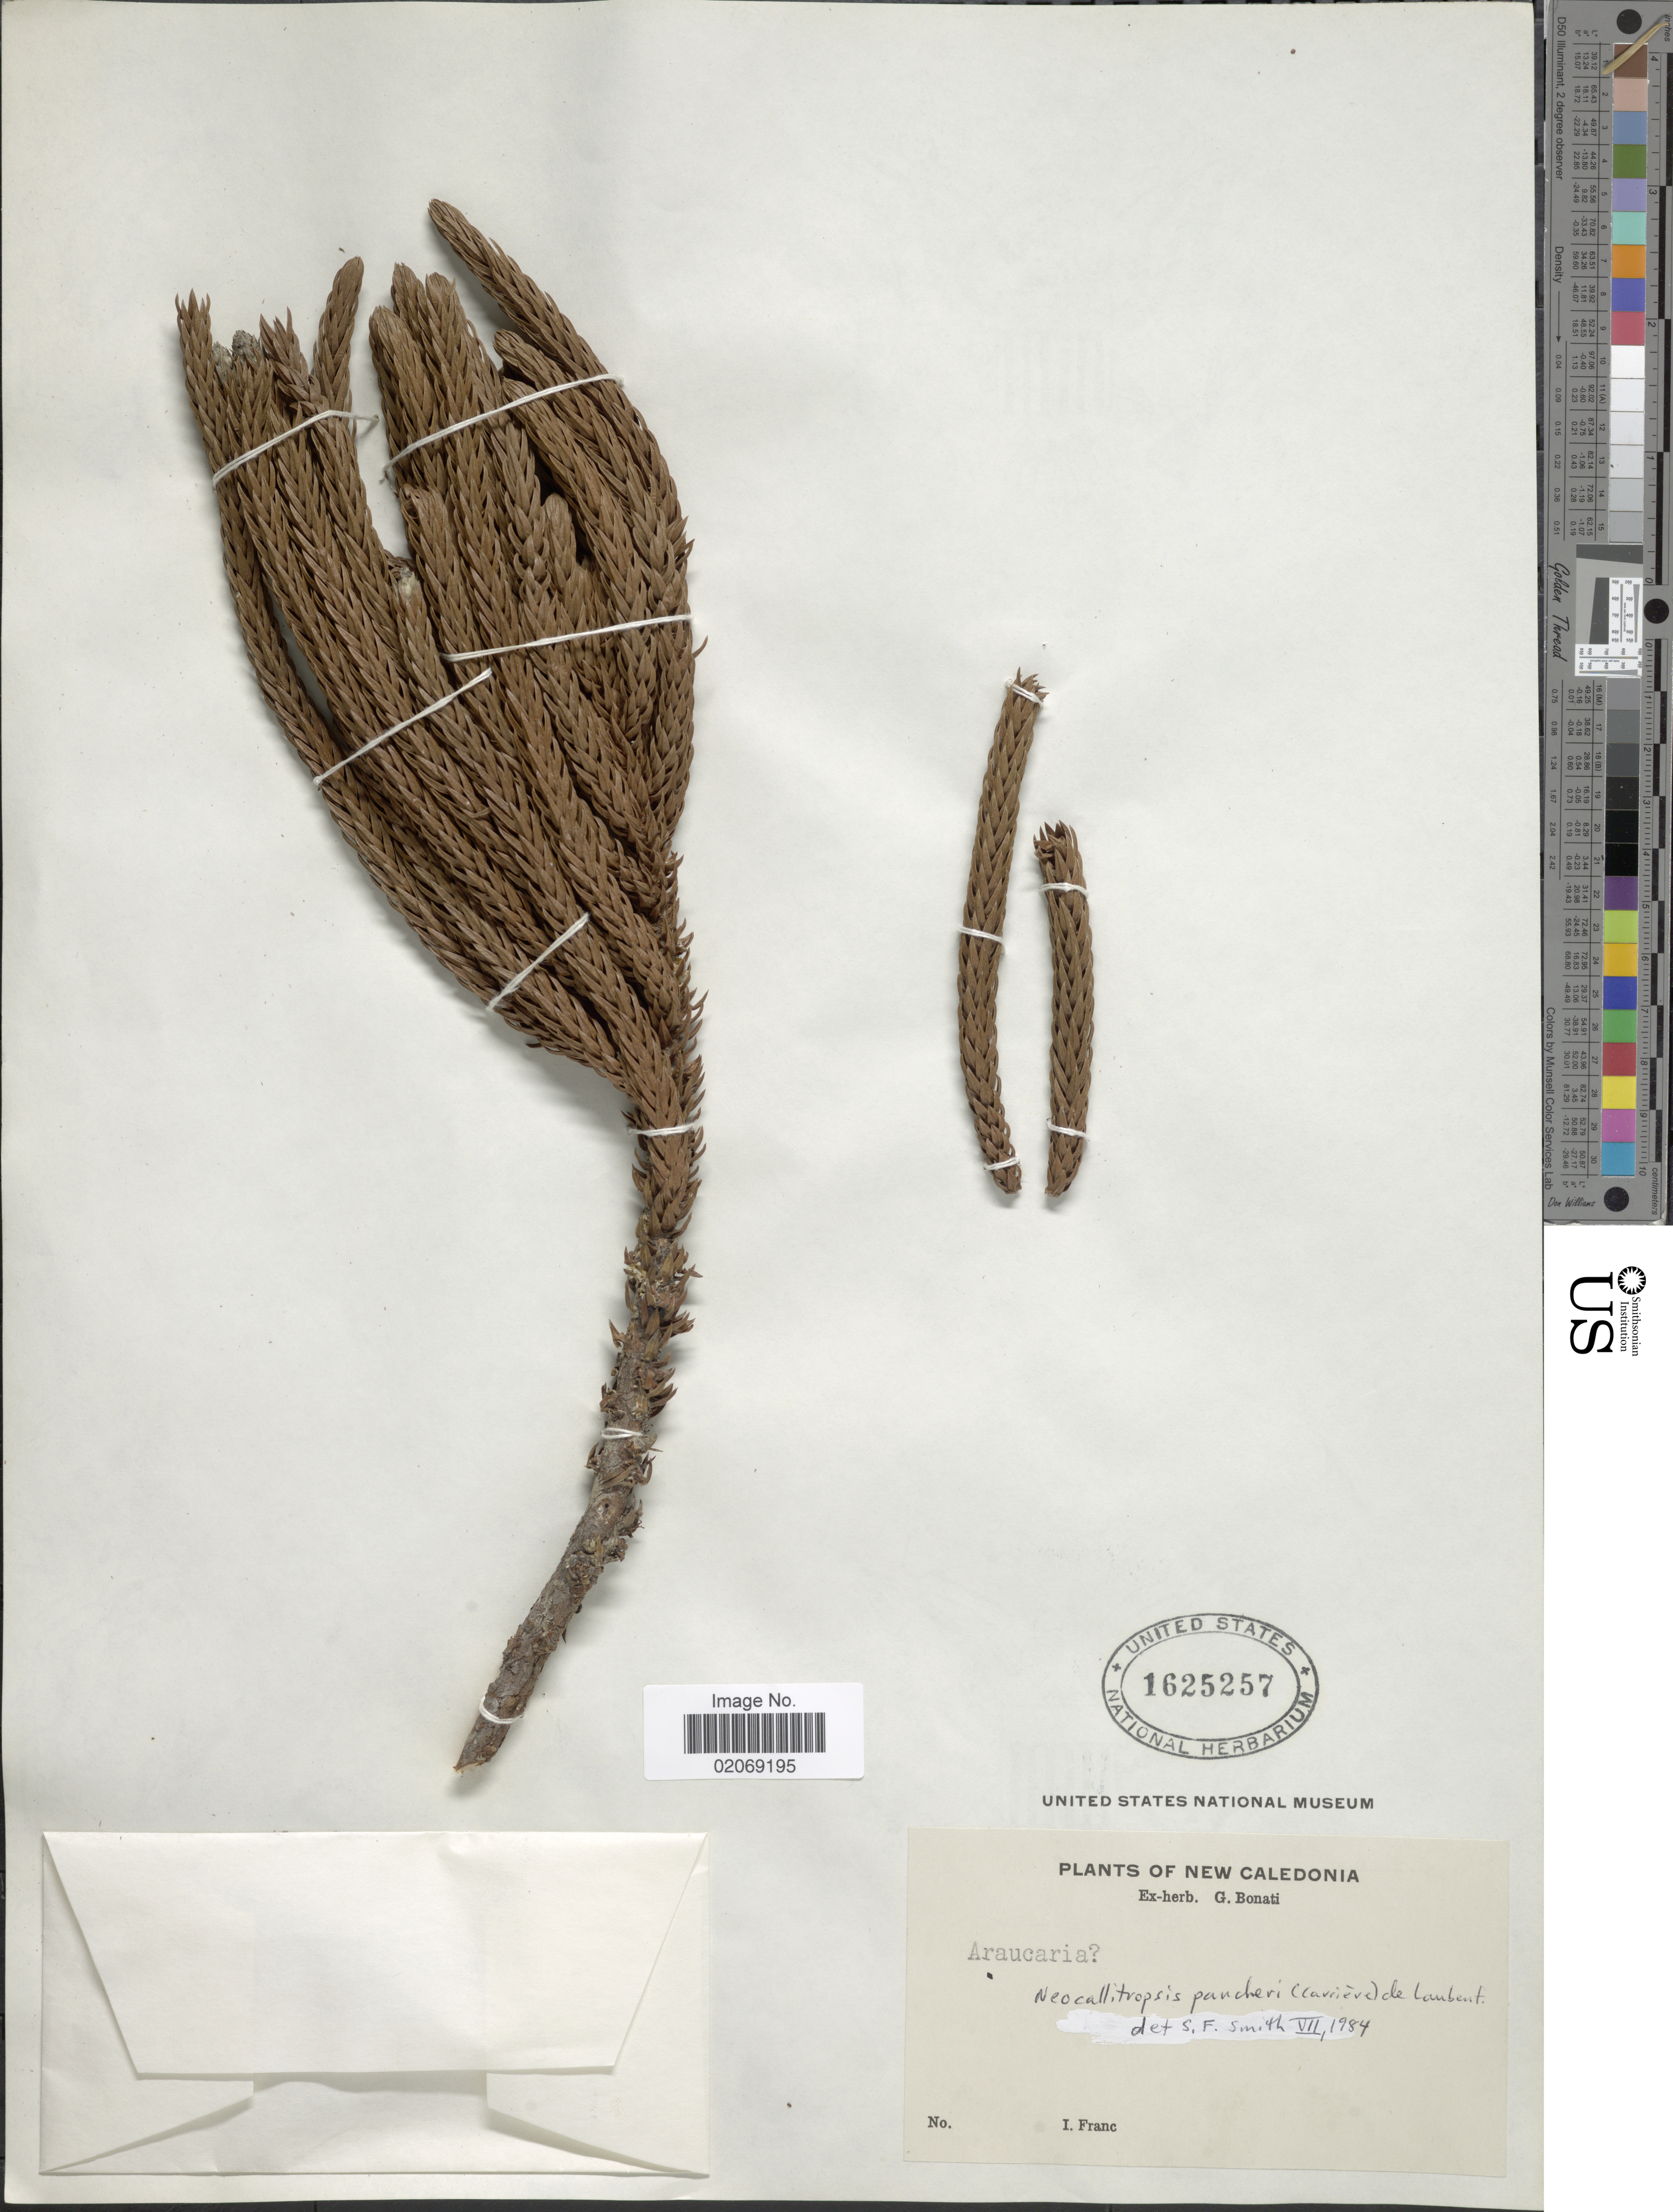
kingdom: Plantae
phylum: Tracheophyta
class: Pinopsida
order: Pinales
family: Cupressaceae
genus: Neocallitropsis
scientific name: Neocallitropsis pancheri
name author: (Carrière) de Laub.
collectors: I. Franc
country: New Caledonia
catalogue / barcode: US 1625257